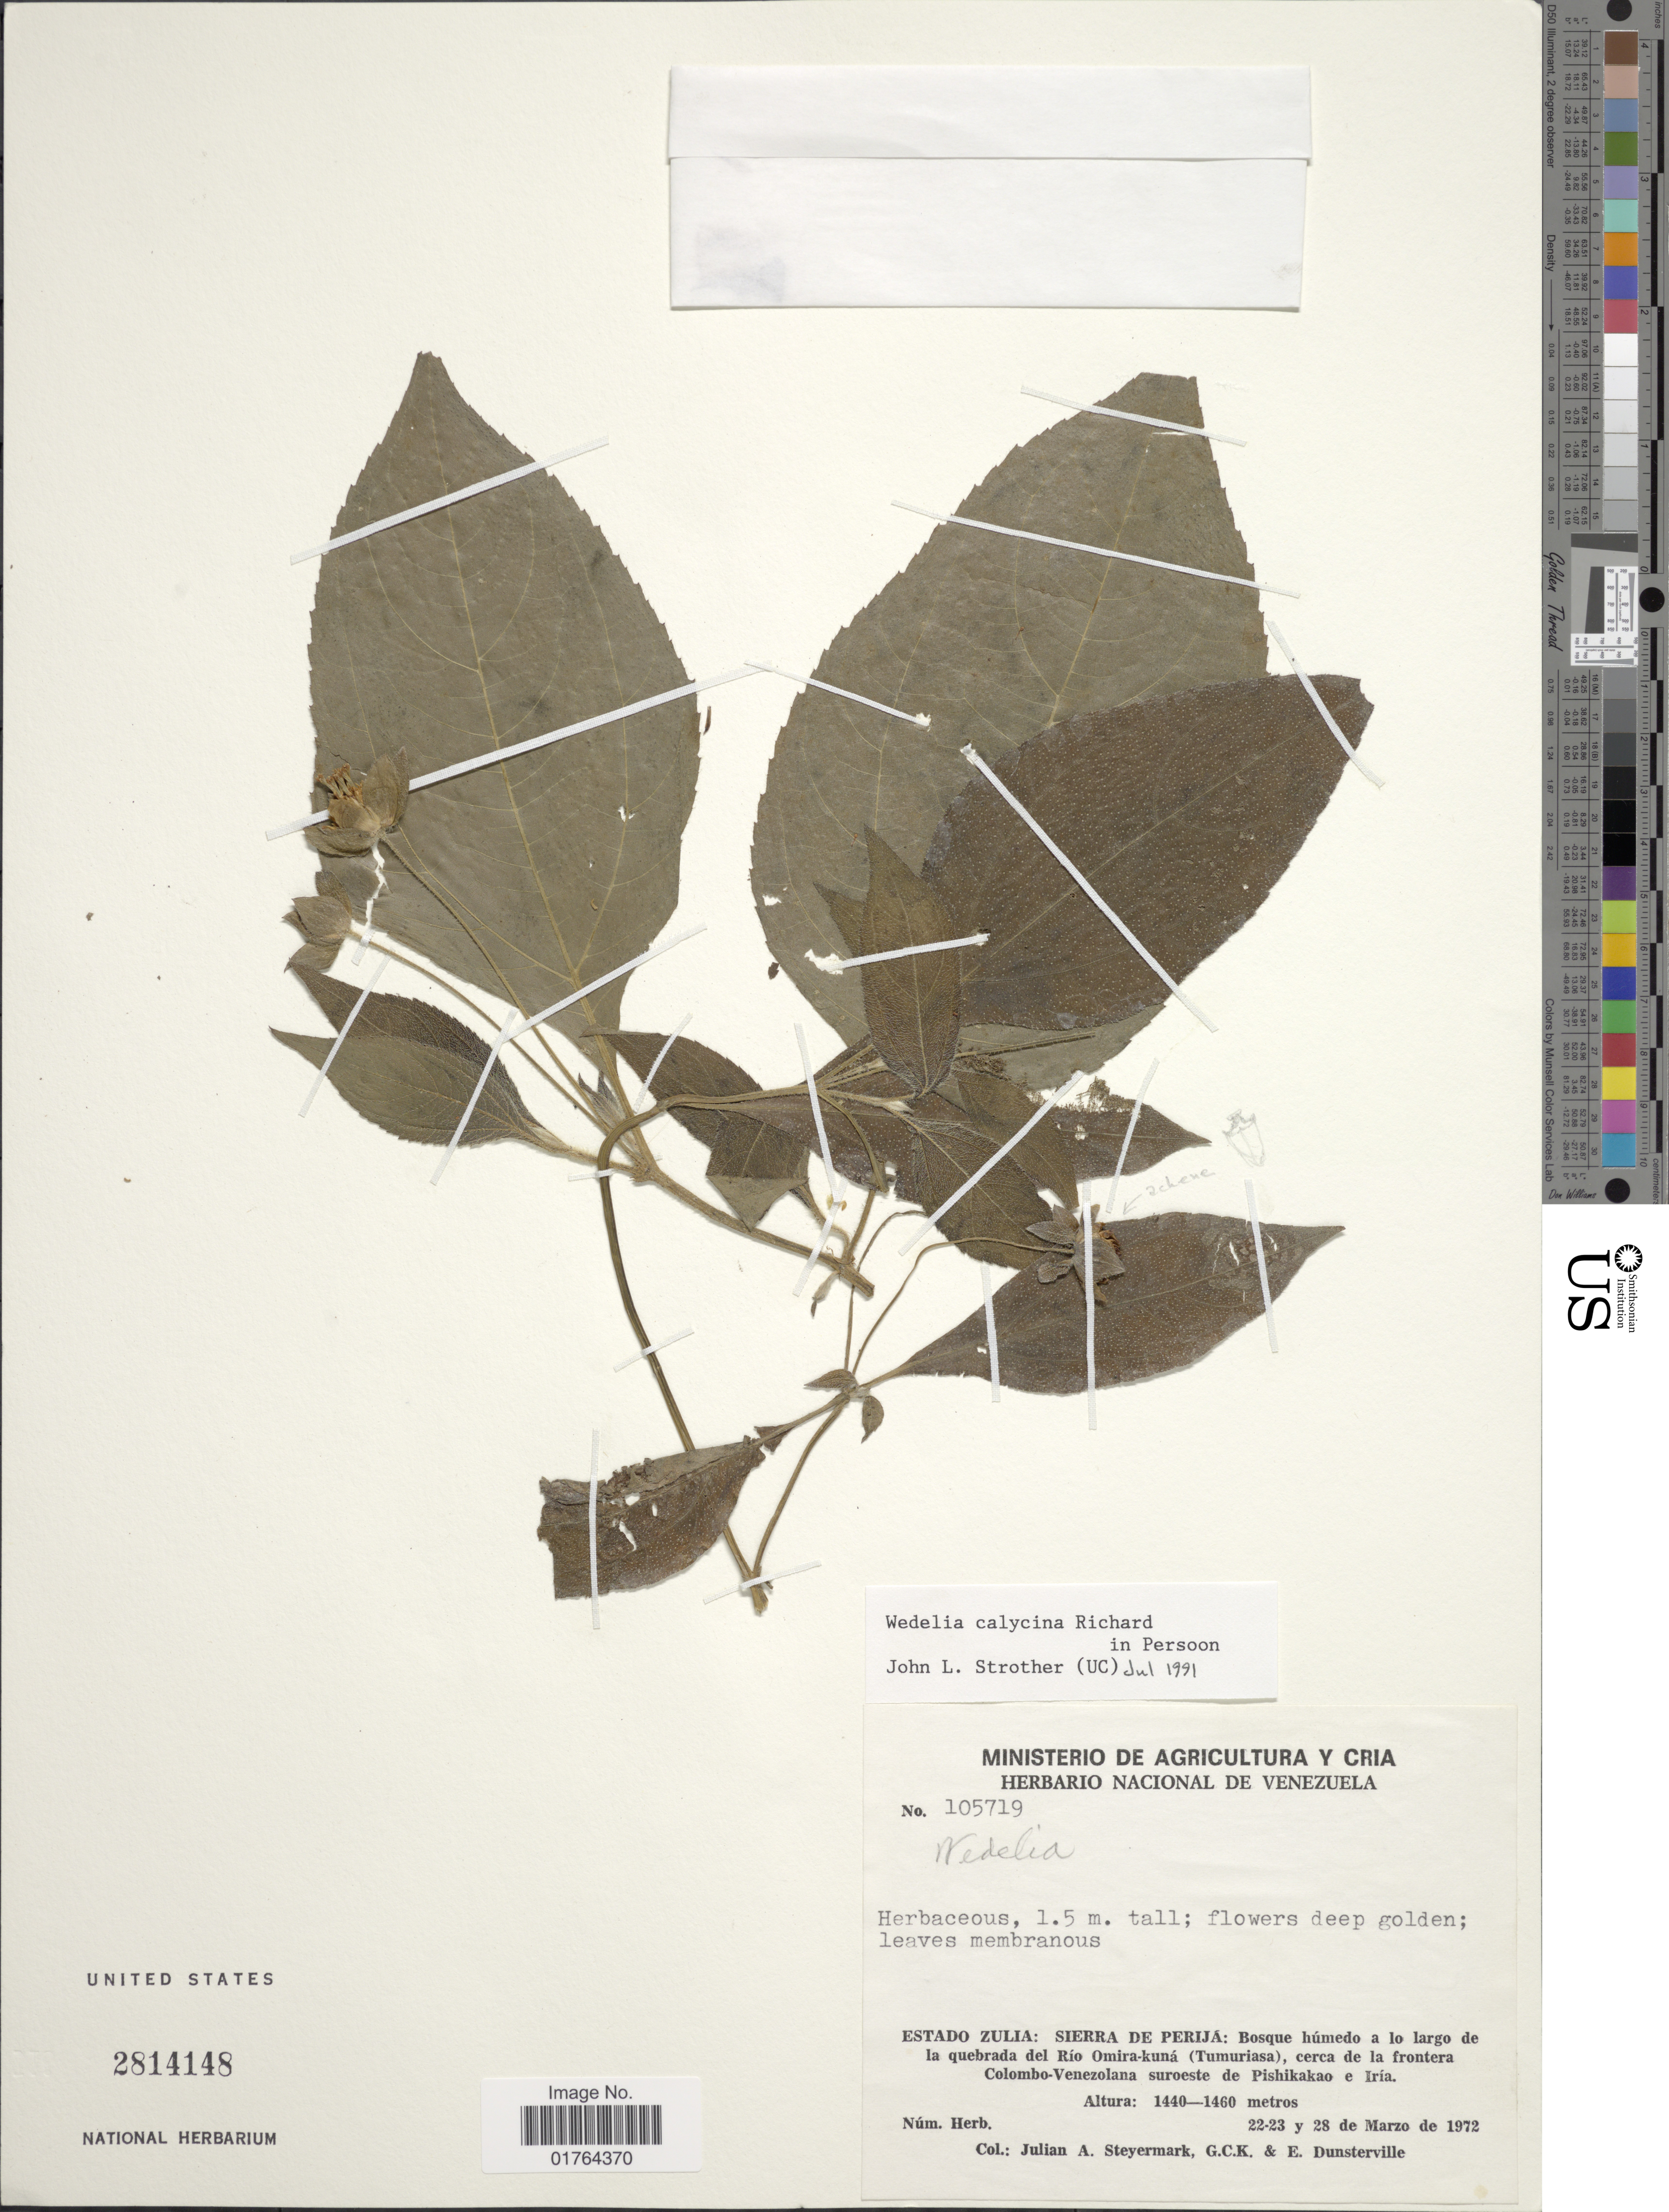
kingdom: Plantae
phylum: Tracheophyta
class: Magnoliopsida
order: Asterales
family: Asteraceae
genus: Wedelia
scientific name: Wedelia calycina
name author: Rich.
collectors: J. Steyermark, G. C. K. Dunsterville & E. Dunsterville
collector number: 105719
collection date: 1972-03-22/1972-03-28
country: Venezuela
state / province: Zulia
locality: Estado Zulia: Sierra de Perija: Bosque humedo a lo largo de la quebrada del Rio Omira-kuna (Tumuriasa), cerca de la frontera Colombo-Venezolana suroeste de Pishikakao e Iria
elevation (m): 1440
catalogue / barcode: US 2814148